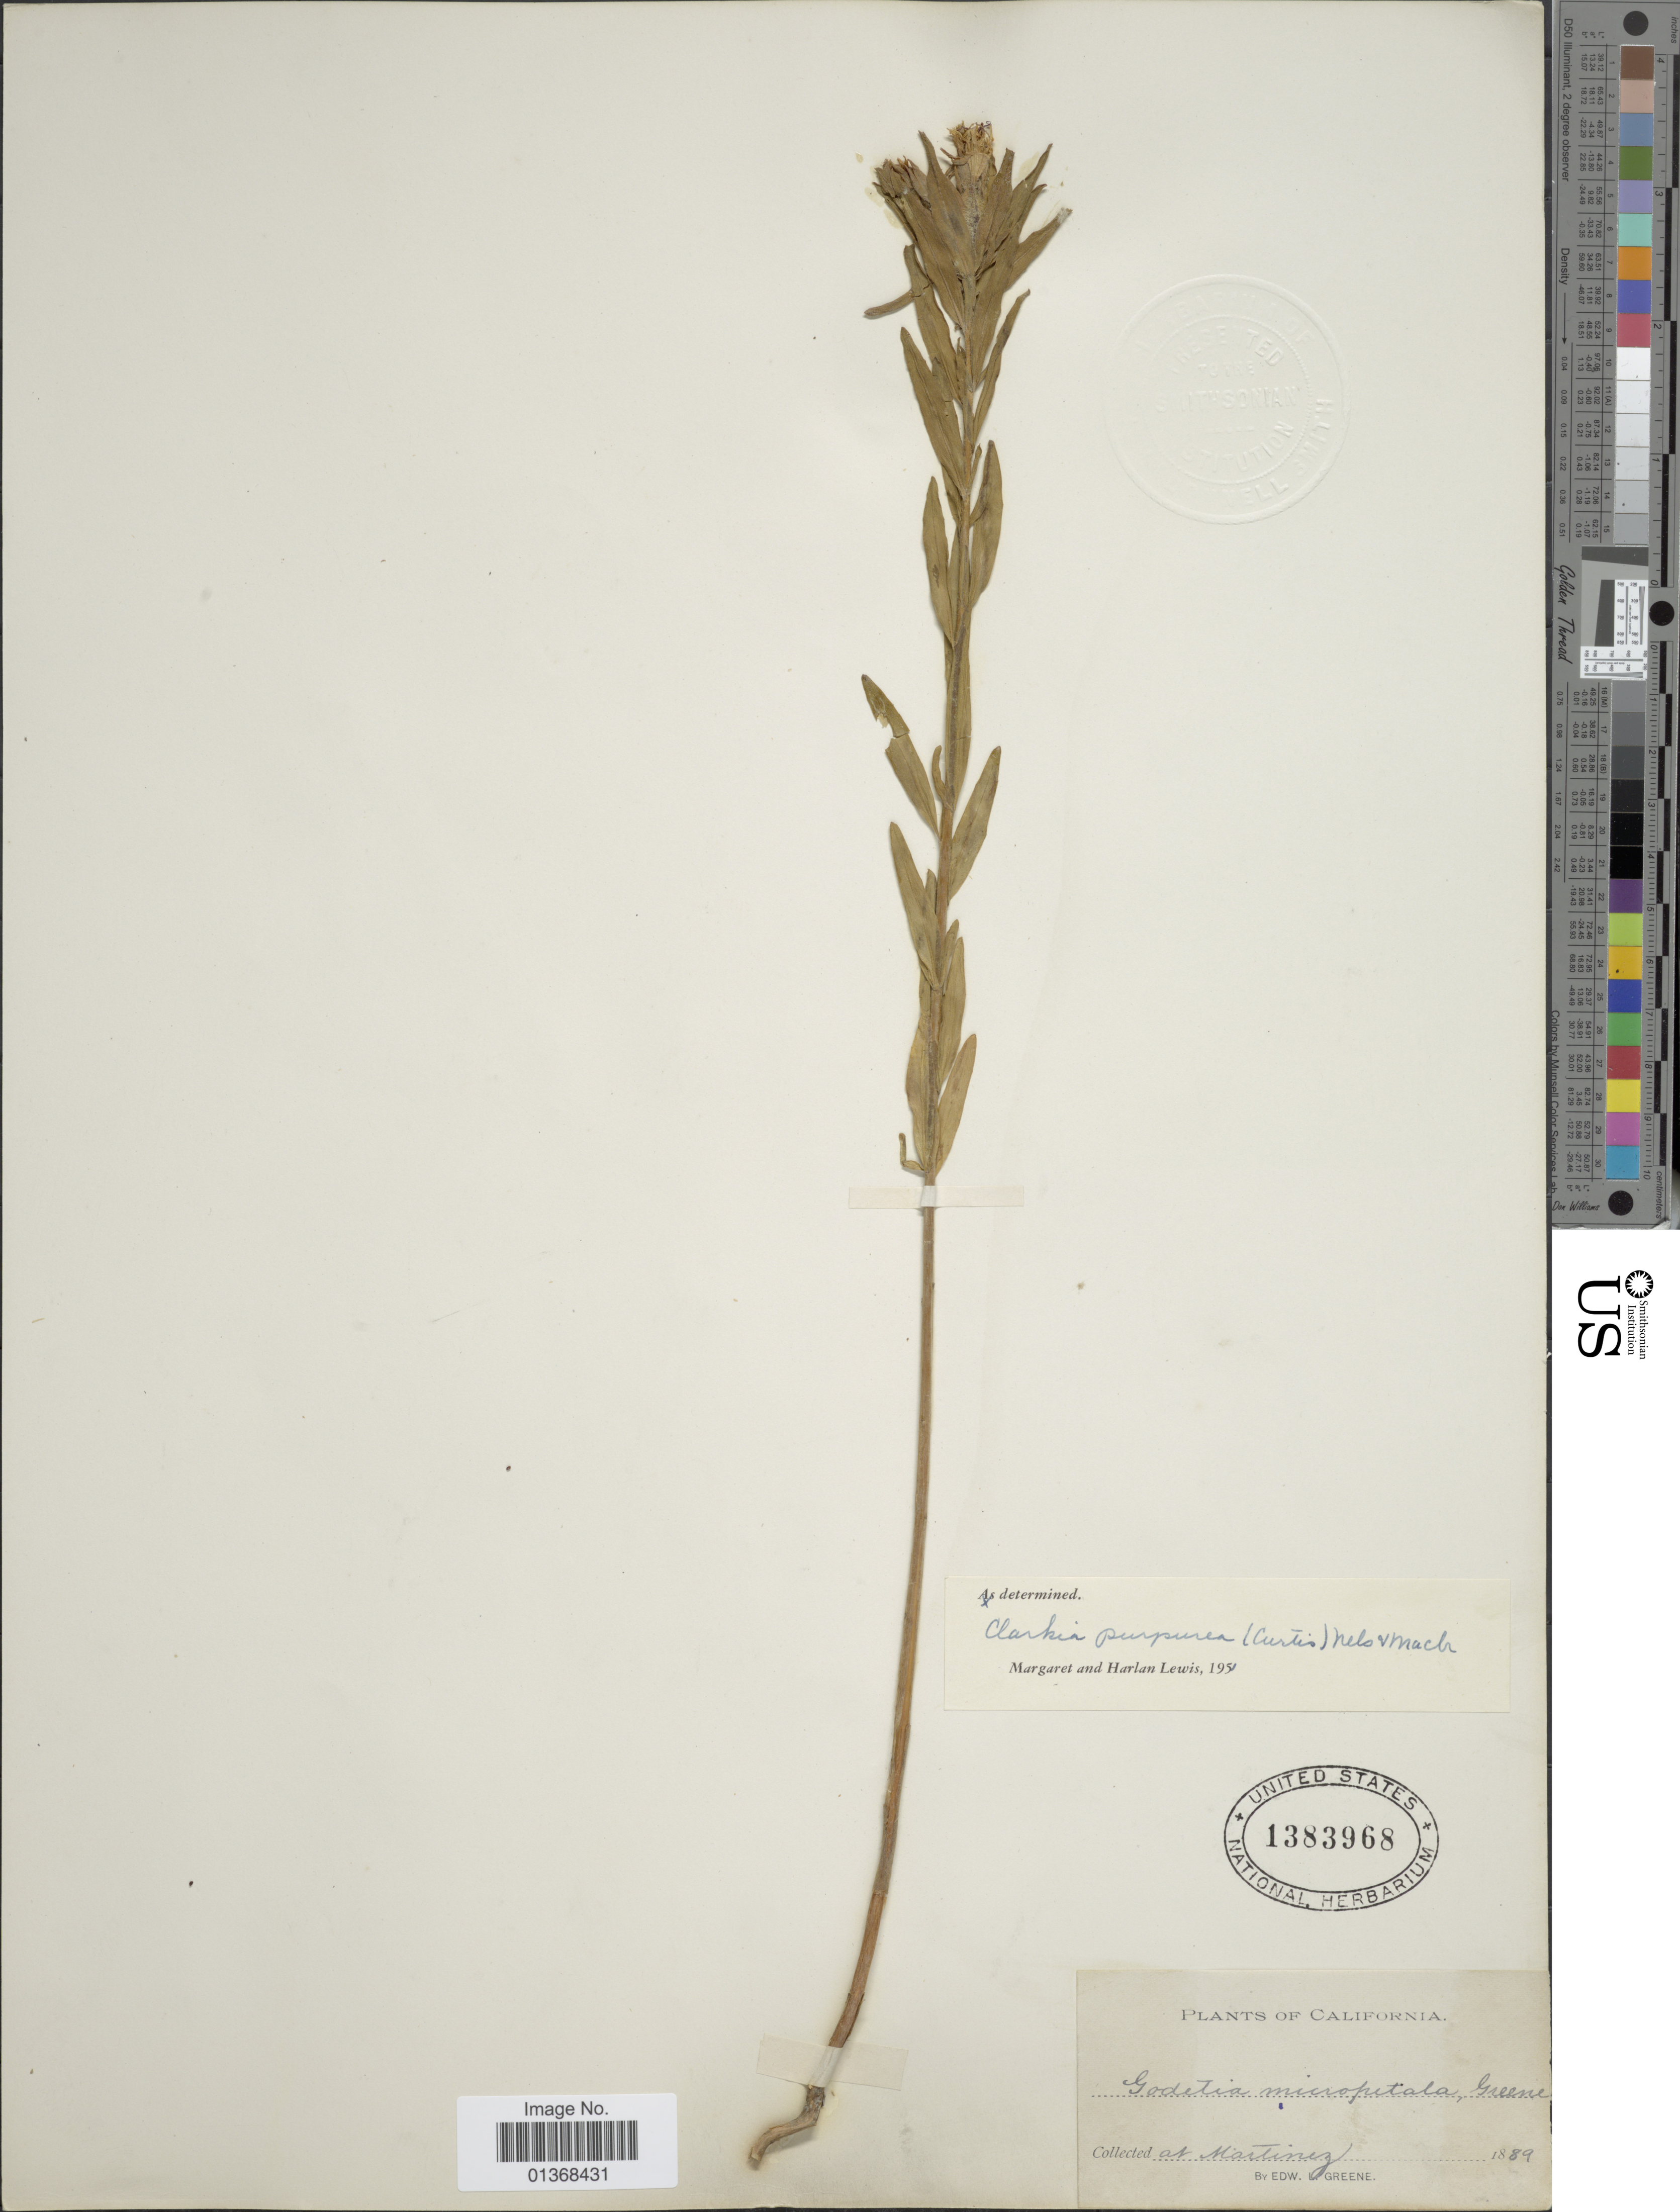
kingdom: Plantae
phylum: Tracheophyta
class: Magnoliopsida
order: Myrtales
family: Onagraceae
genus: Clarkia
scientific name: Clarkia purpurea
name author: (Curtis) A. Nelson & J.F. Macbr.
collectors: E. L. Greene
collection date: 1889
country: United States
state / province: California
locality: At Martinez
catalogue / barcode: US 1383968